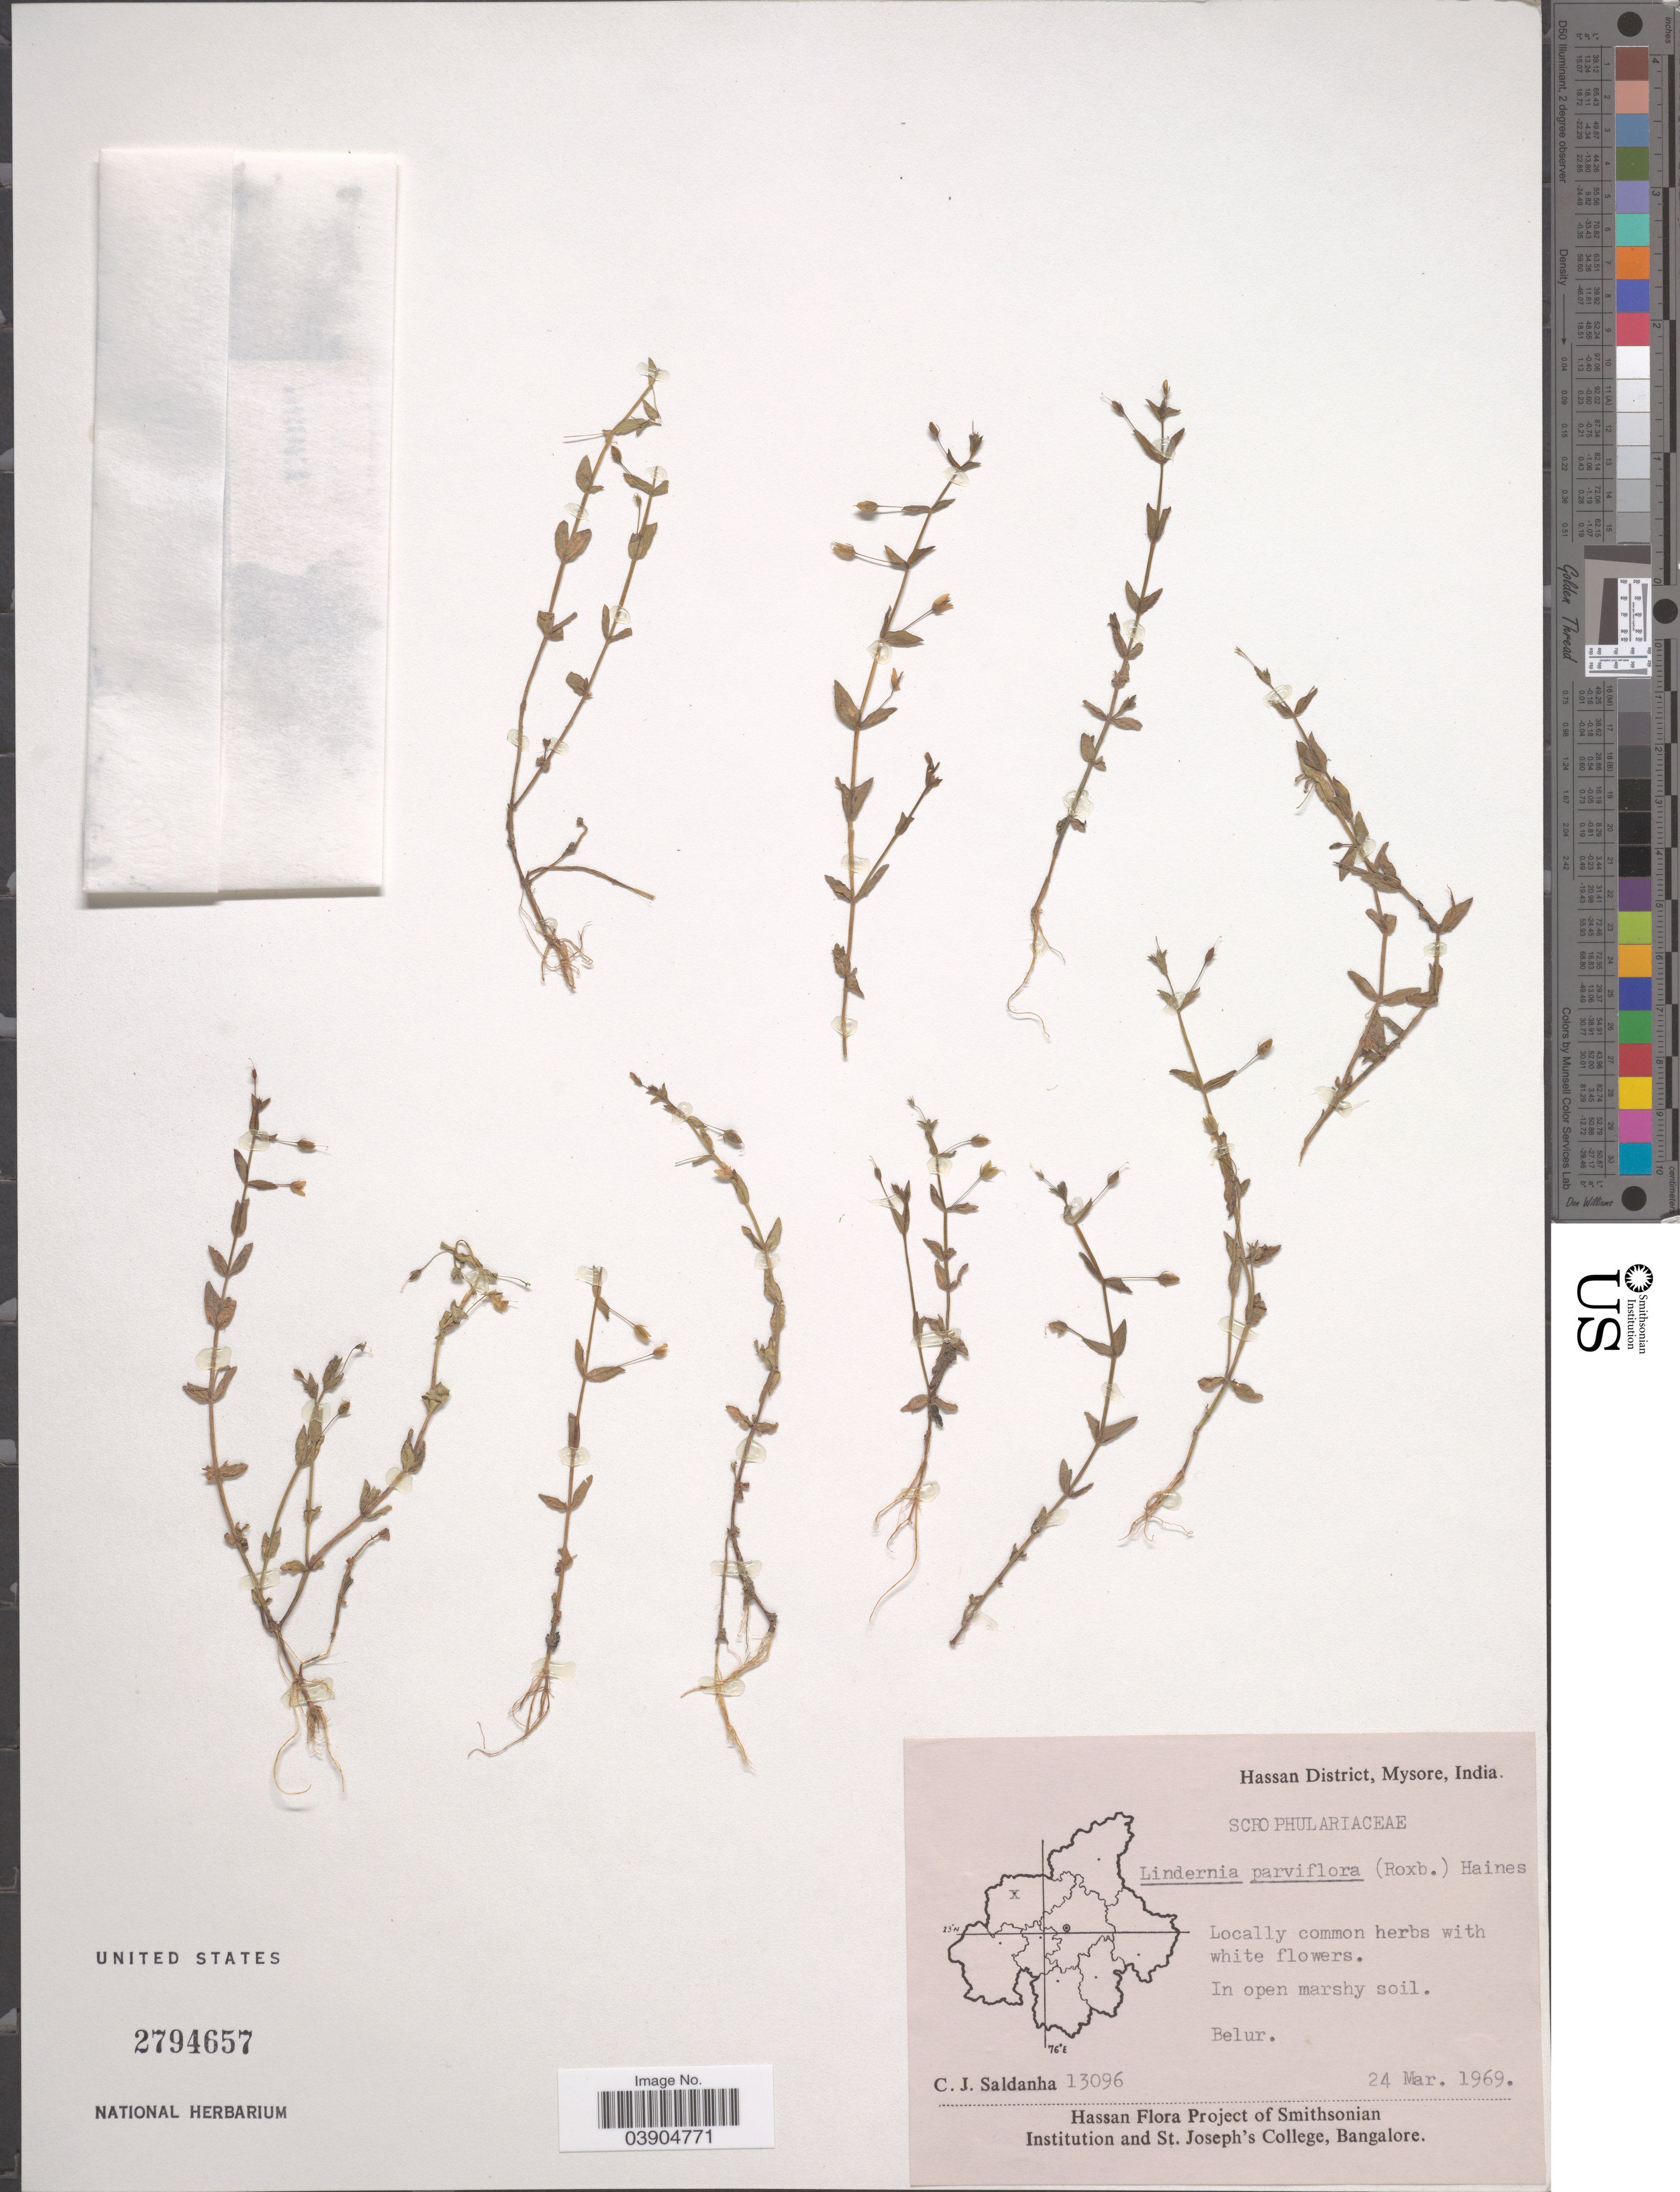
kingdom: Plantae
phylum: Tracheophyta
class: Magnoliopsida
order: Lamiales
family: Linderniaceae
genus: Lindernia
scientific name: Lindernia parviflora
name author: Haines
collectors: C. J. Saldanha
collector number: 13096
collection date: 1969-03-24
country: India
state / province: Karnataka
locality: Hassan District, Mysore. Belur.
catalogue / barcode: US 2794657